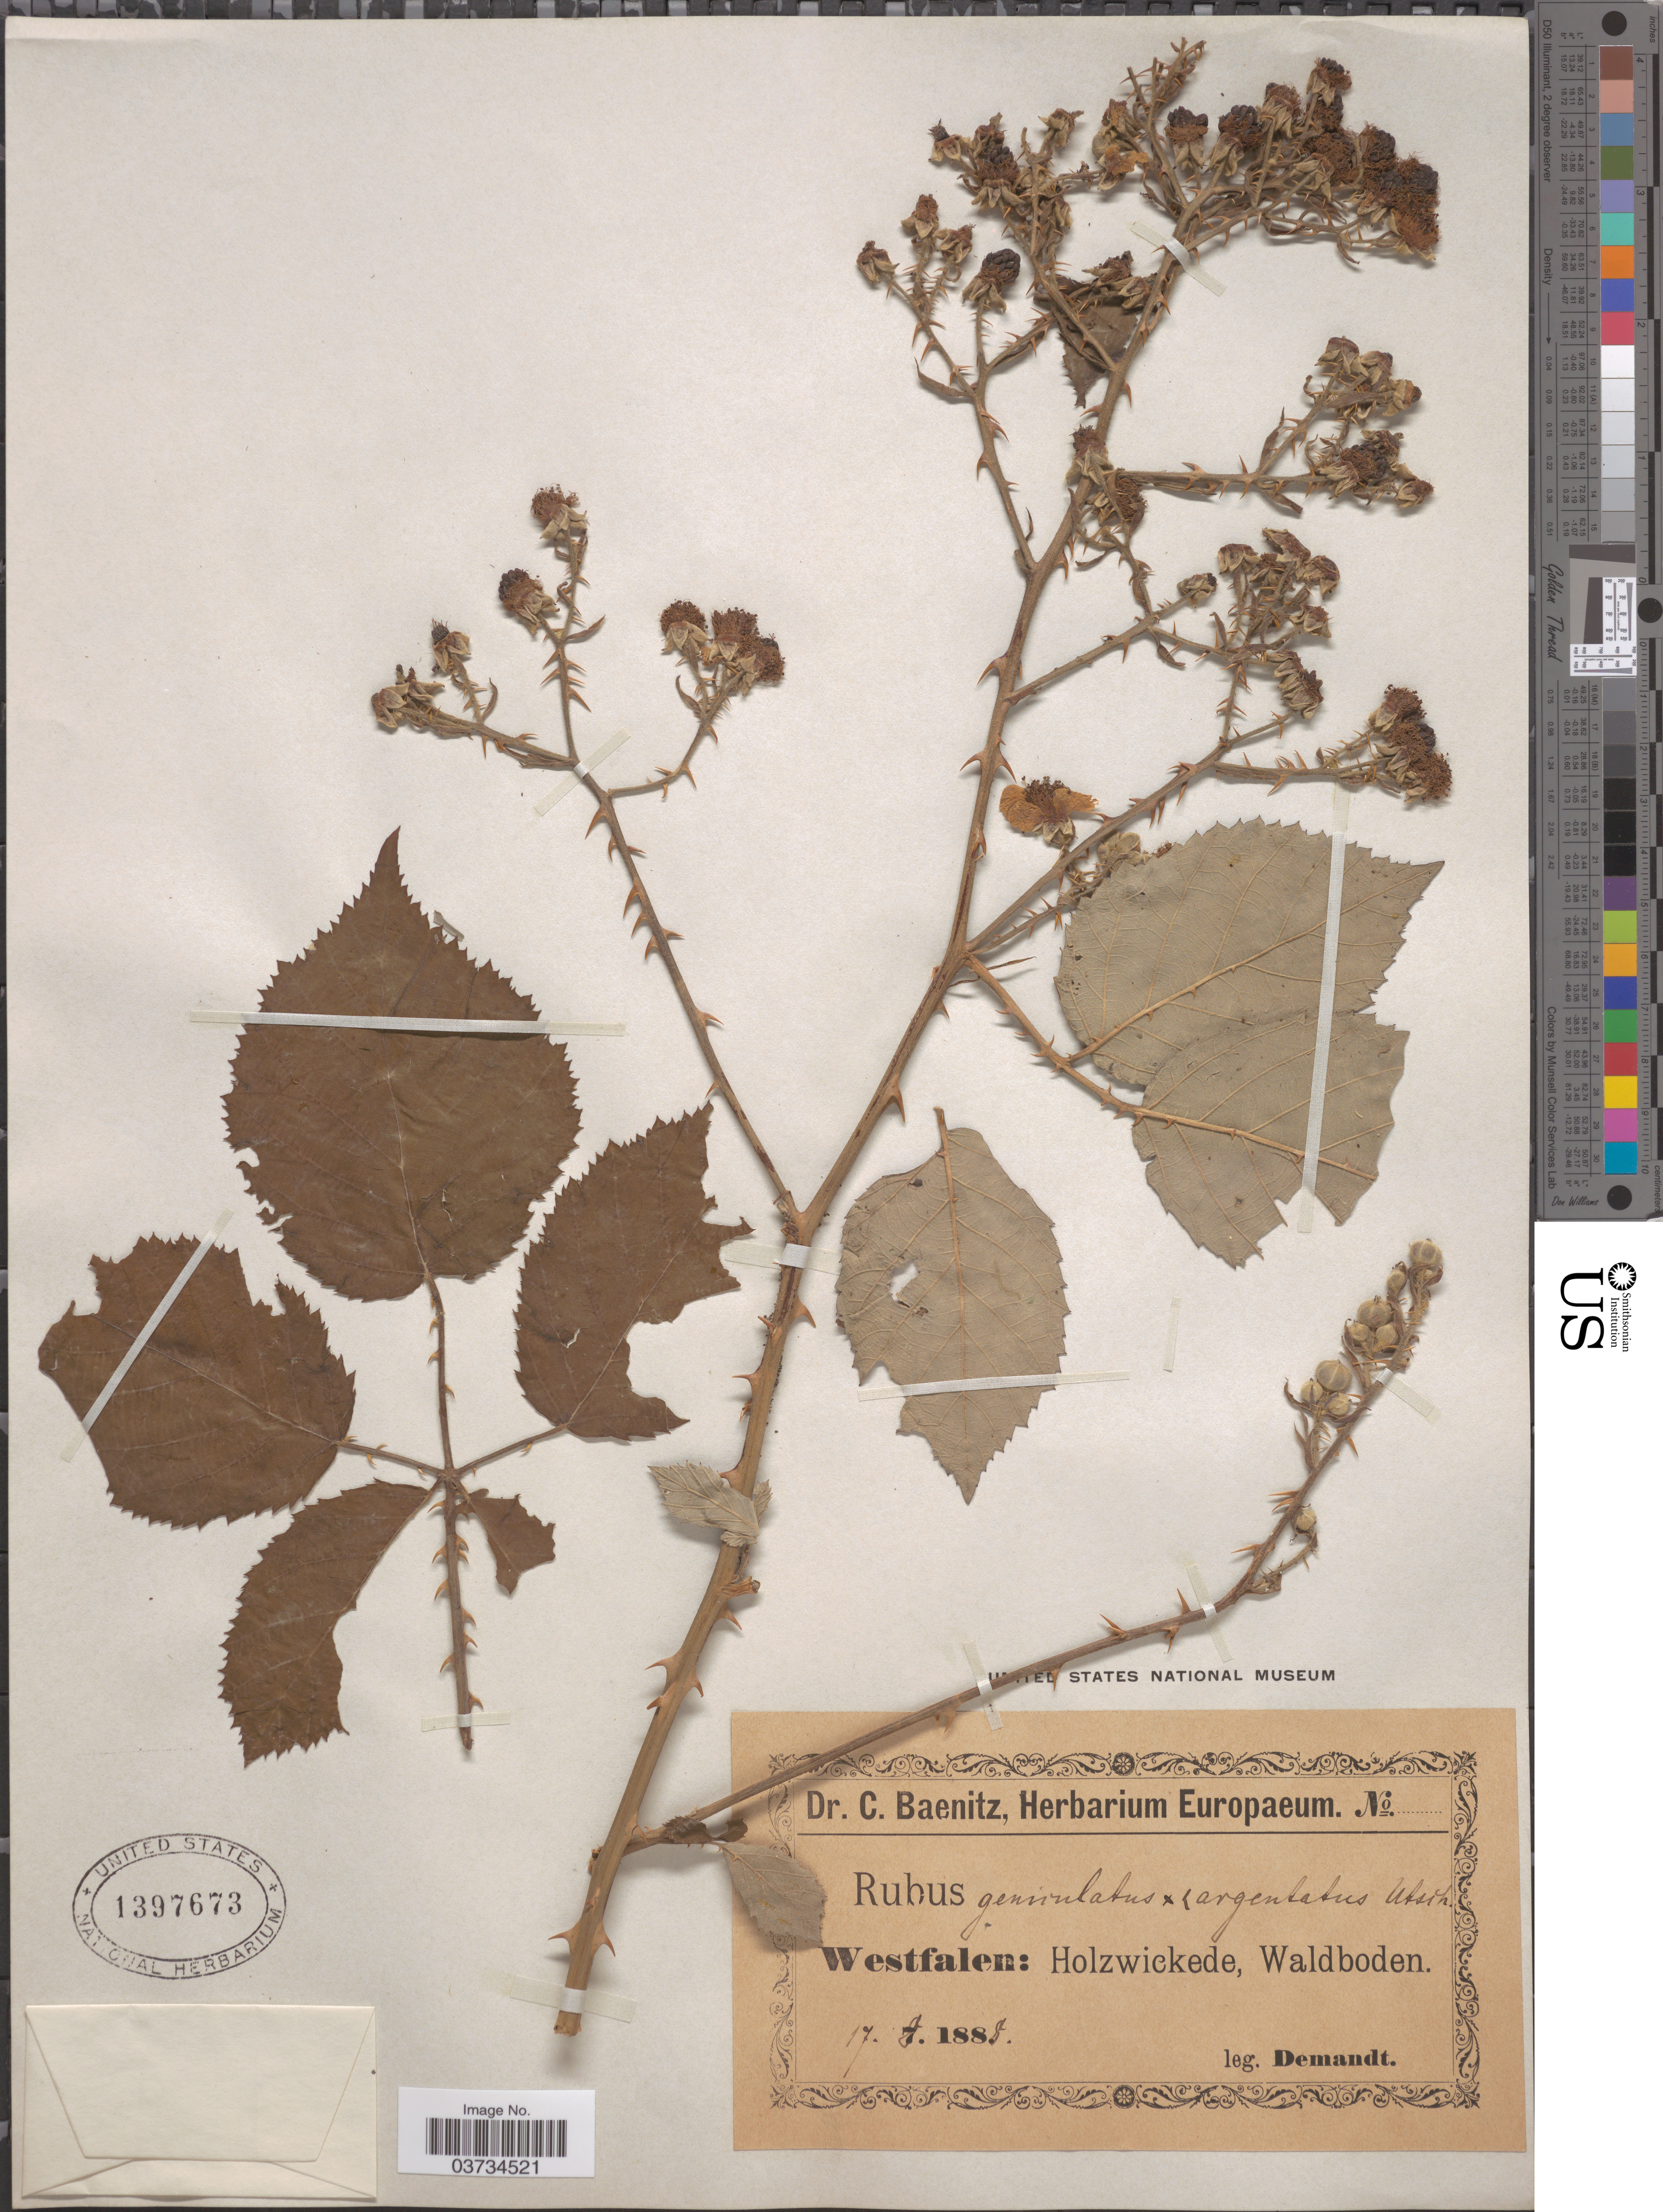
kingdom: Plantae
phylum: Tracheophyta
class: Magnoliopsida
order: Rosales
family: Rosaceae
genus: Rubus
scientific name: Rubus geniculatus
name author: Kaltenb.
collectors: -. Demandt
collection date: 1888-08-17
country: Germany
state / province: Nordrhein-Westfalen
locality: Westfalen: Holzwickede, Waldboden.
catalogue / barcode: US 1397673